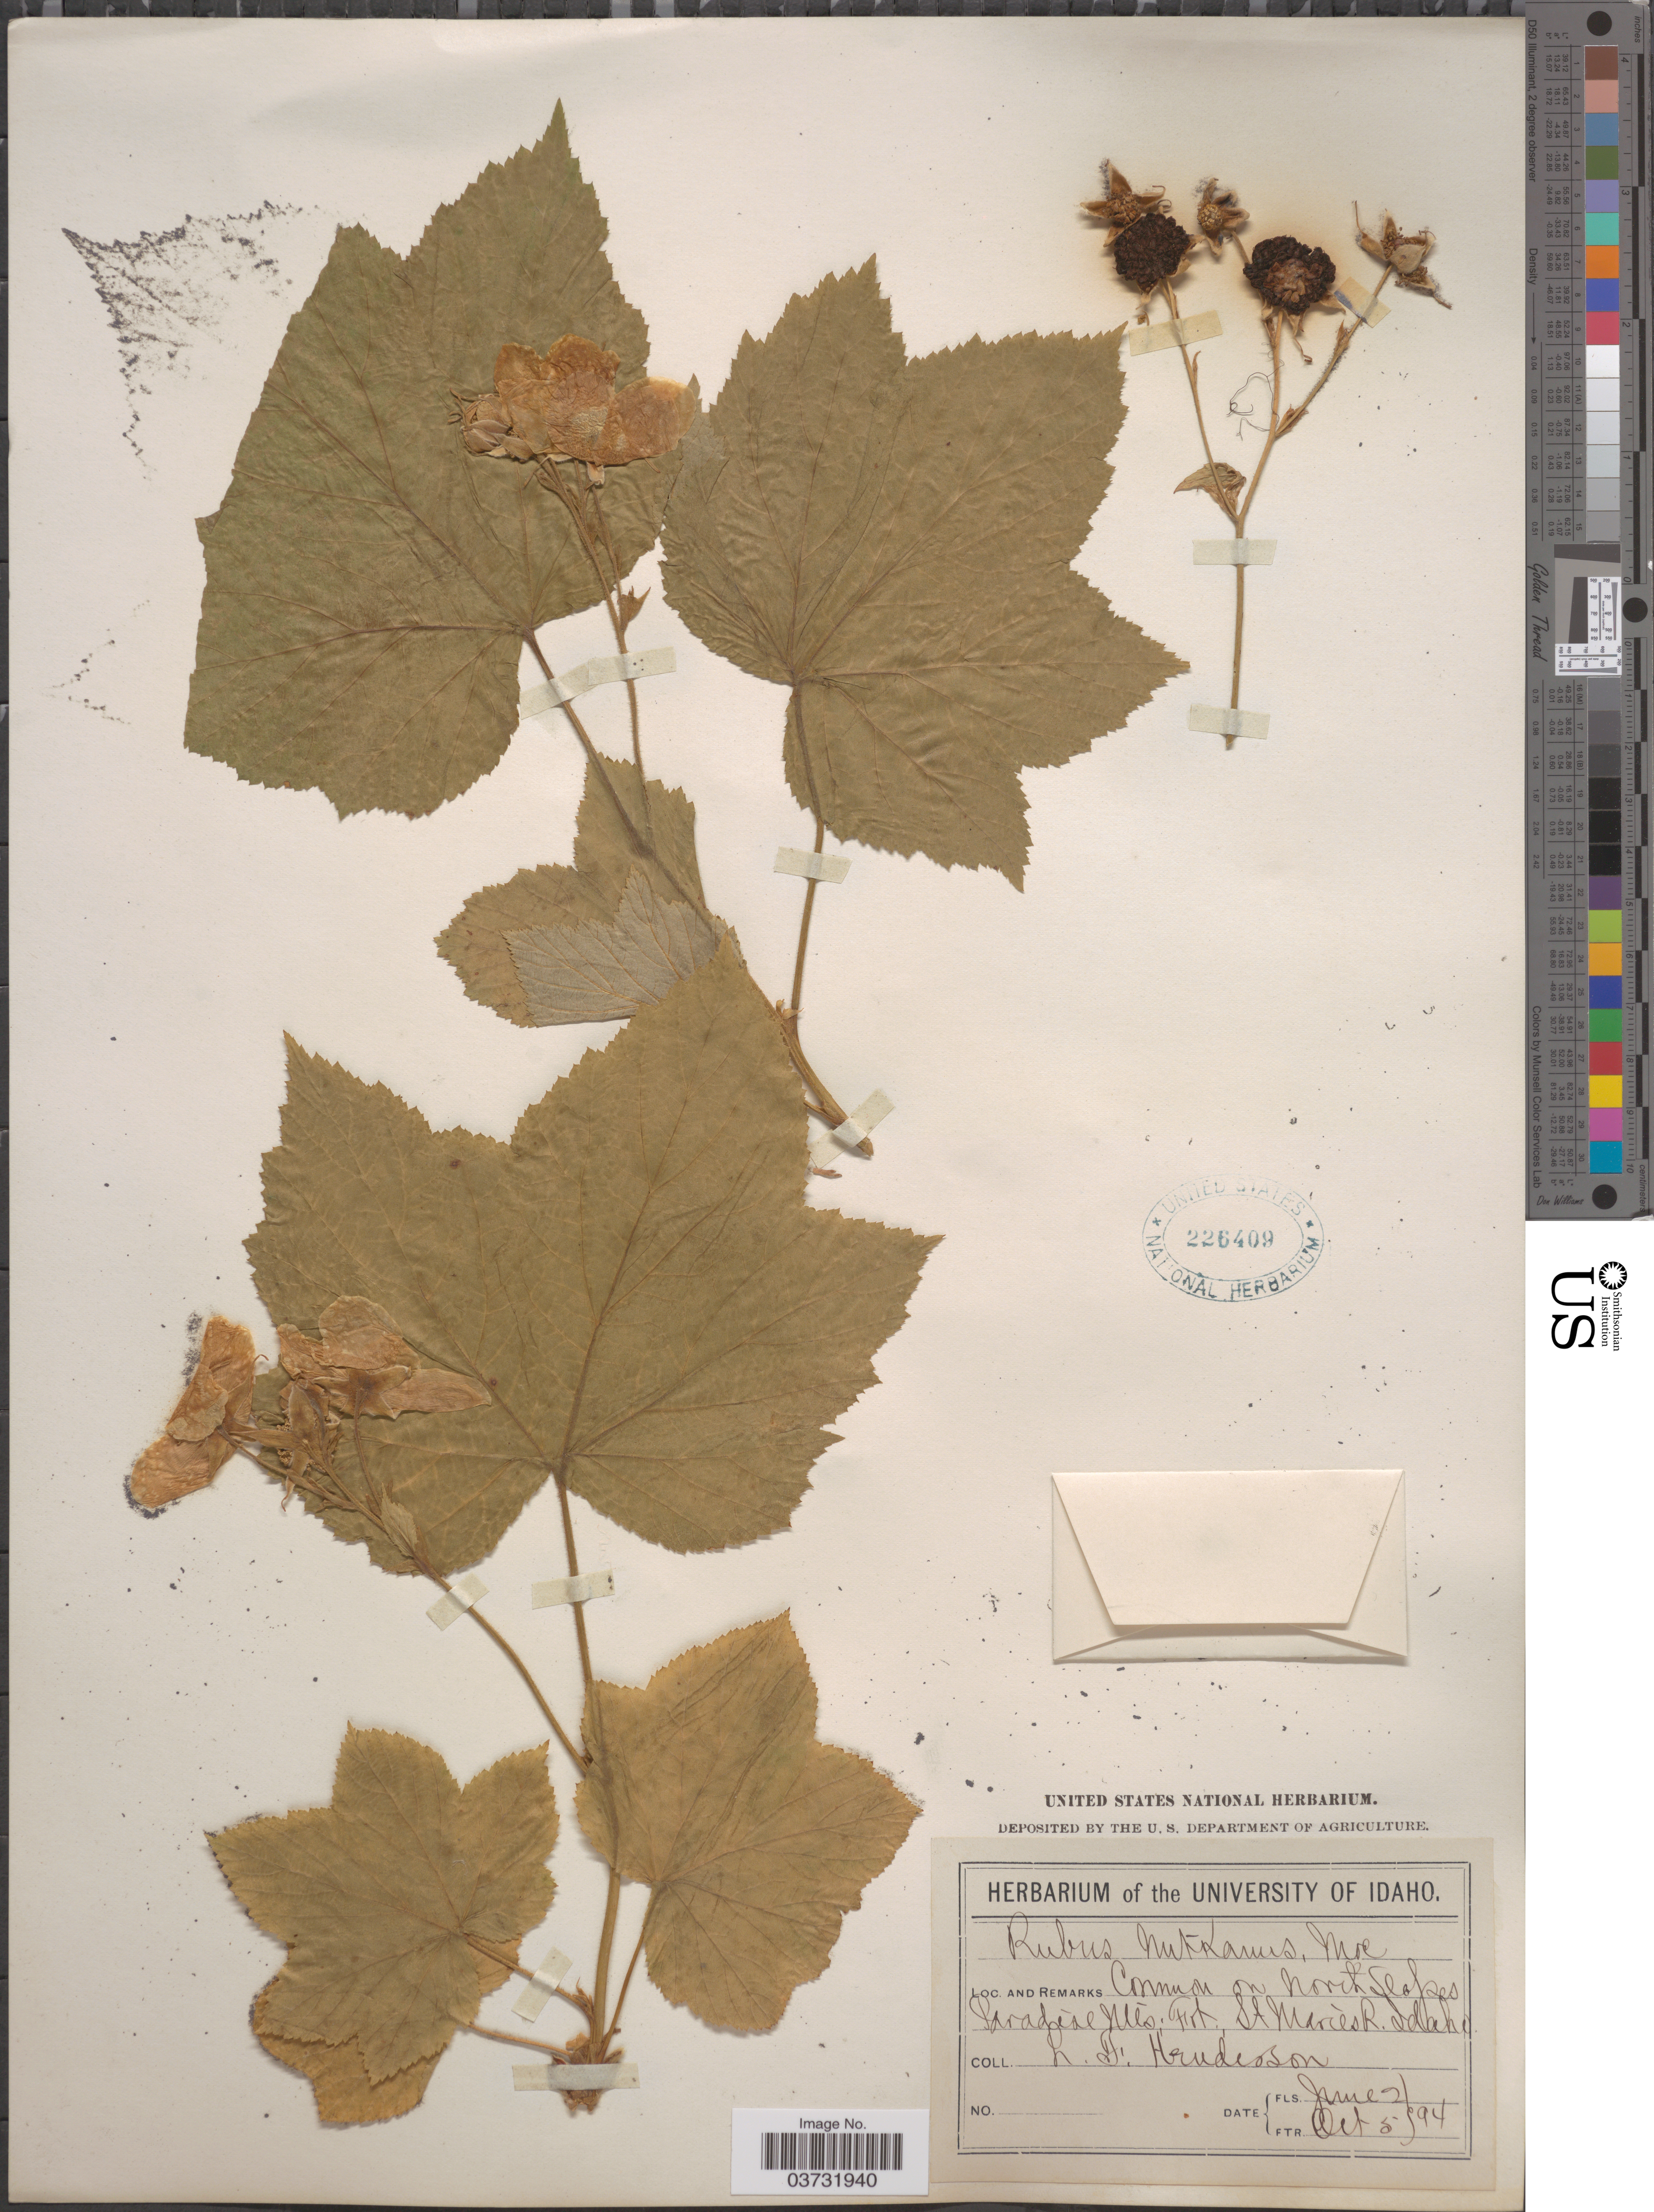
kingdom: Plantae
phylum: Tracheophyta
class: Magnoliopsida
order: Rosales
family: Rosaceae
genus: Rubus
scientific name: Rubus parviflorus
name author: Nutt.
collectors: L. Henderson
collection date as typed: Transcribed d/m/y: 2/6/94 to 5/10/94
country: United States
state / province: Idaho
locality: North slopes. Paradise Mts. St Maries R.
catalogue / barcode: US 226409